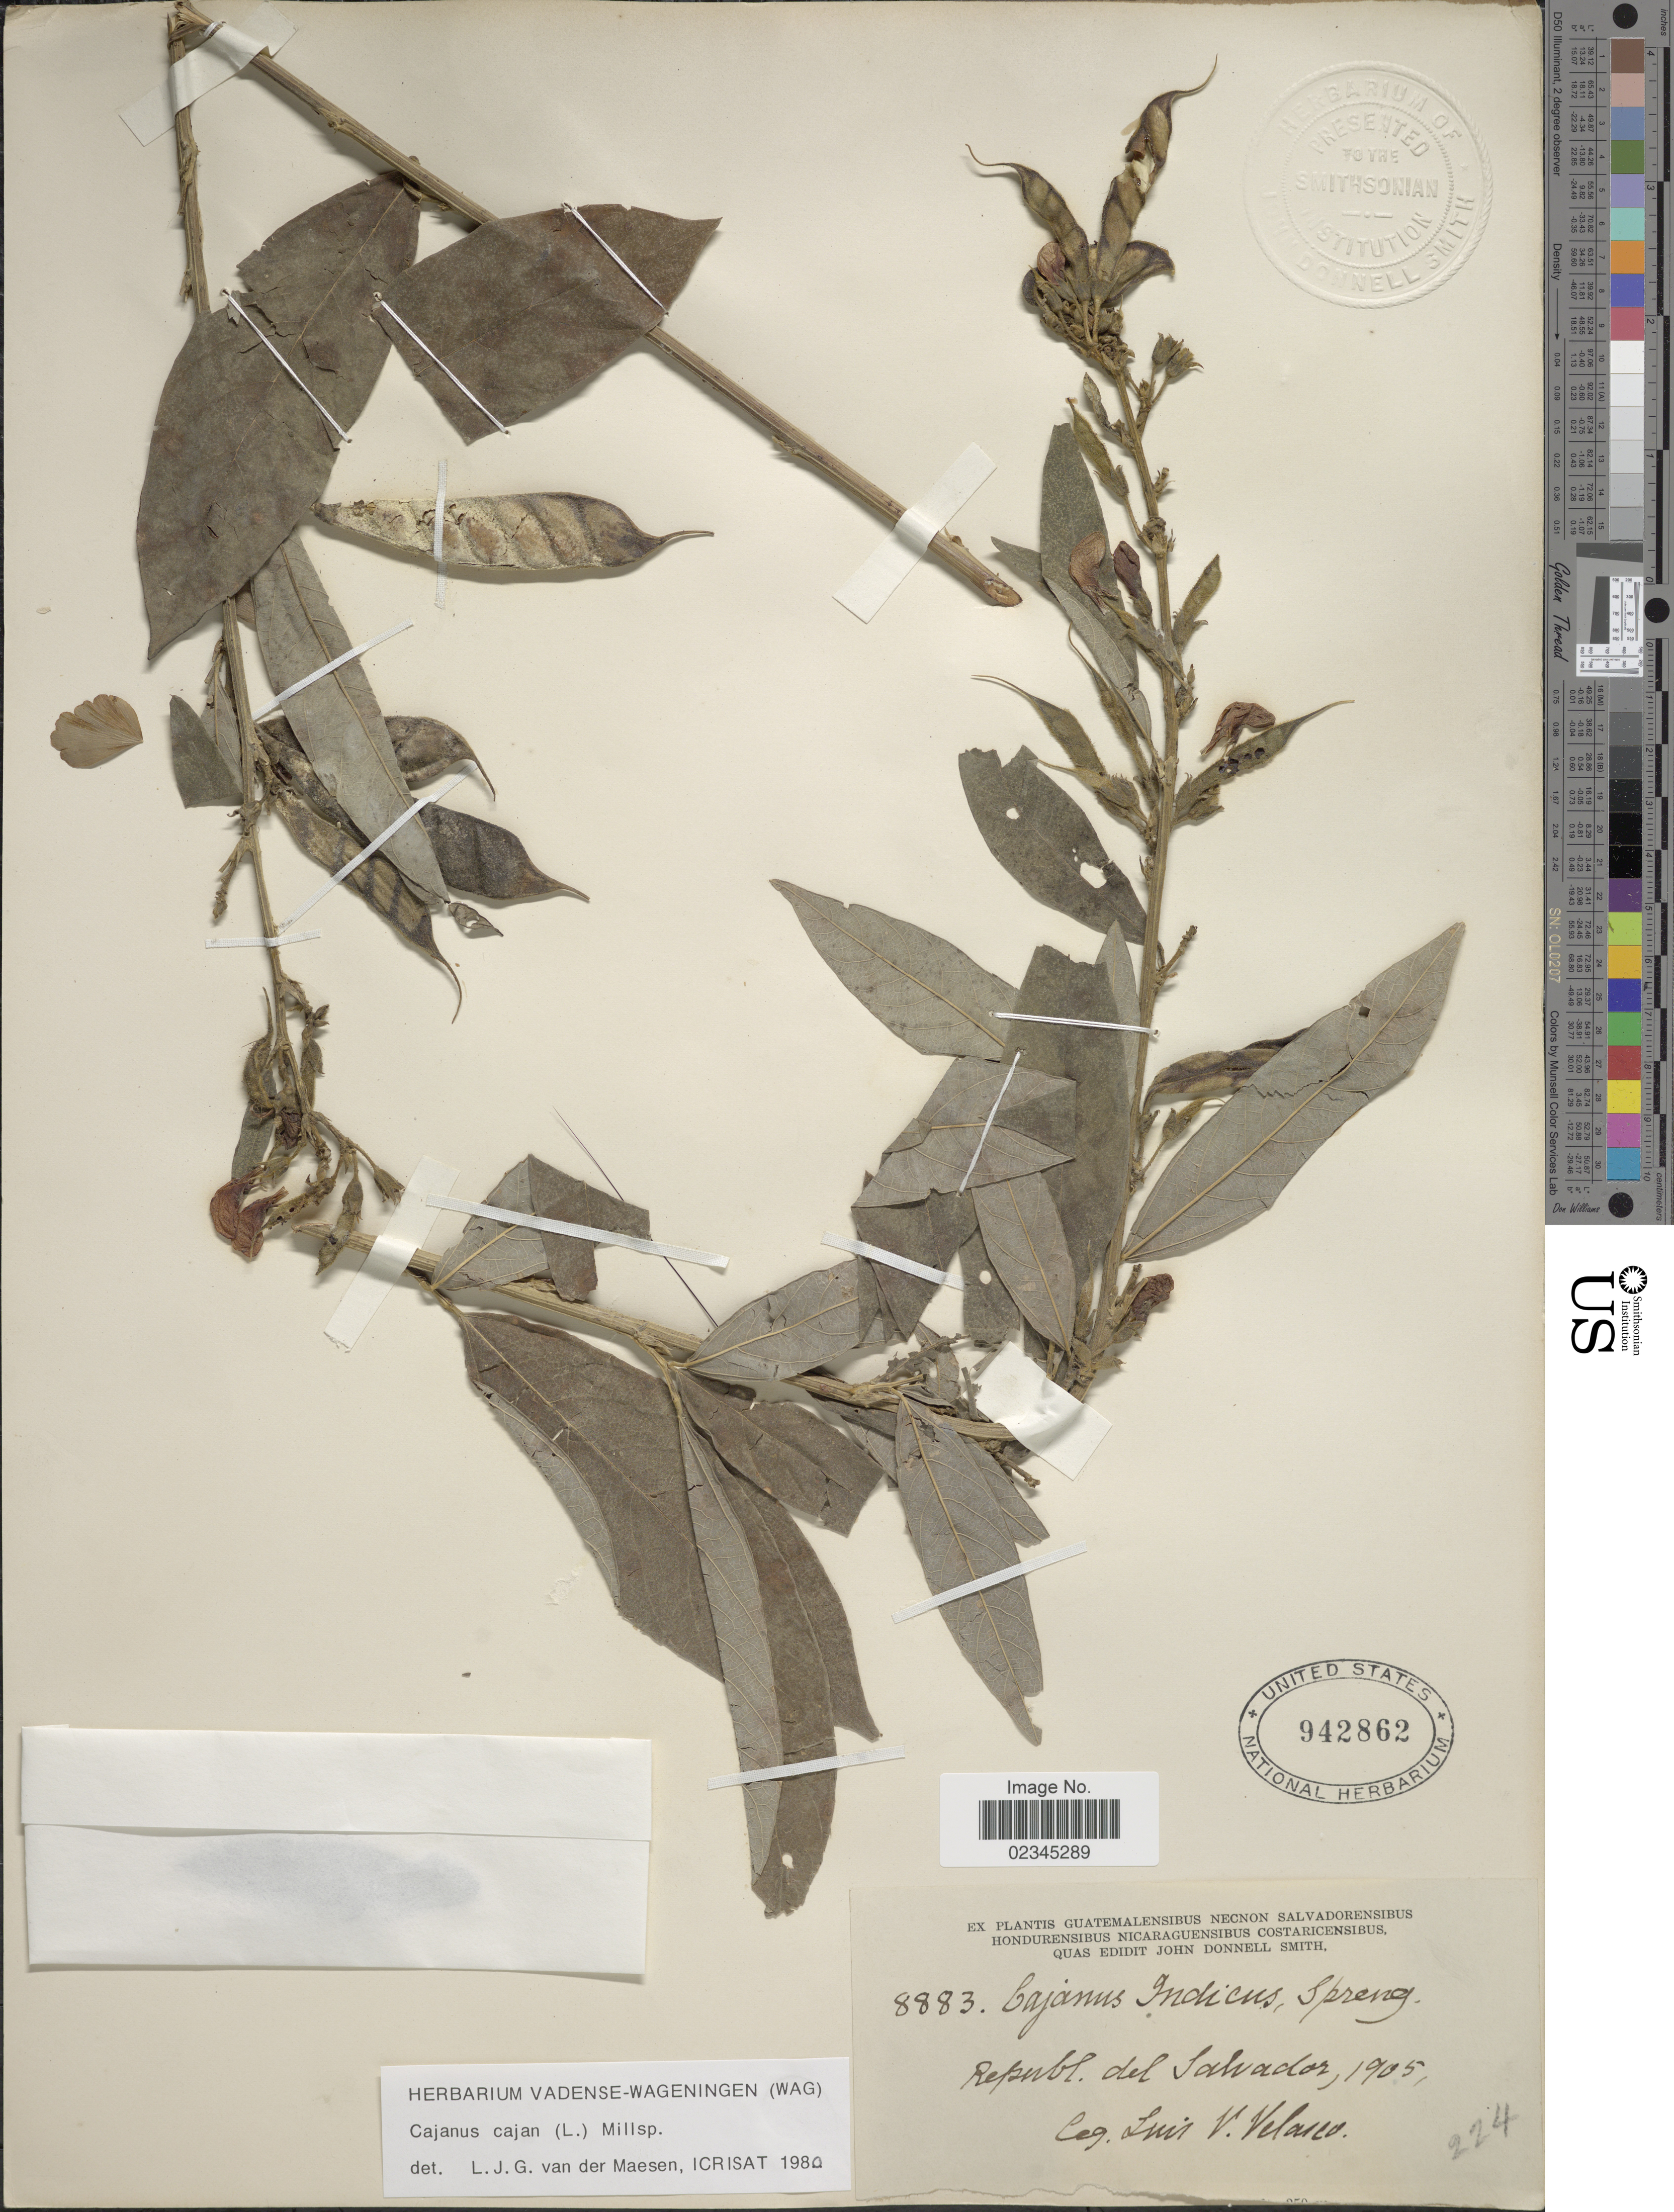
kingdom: Plantae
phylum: Tracheophyta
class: Magnoliopsida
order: Fabales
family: Fabaceae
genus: Cajanus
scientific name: Cajanus cajan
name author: (L.) Huth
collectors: L. Velasco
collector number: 8883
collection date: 1905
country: El Salvador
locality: Republ. del Salvador.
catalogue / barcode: US 942862